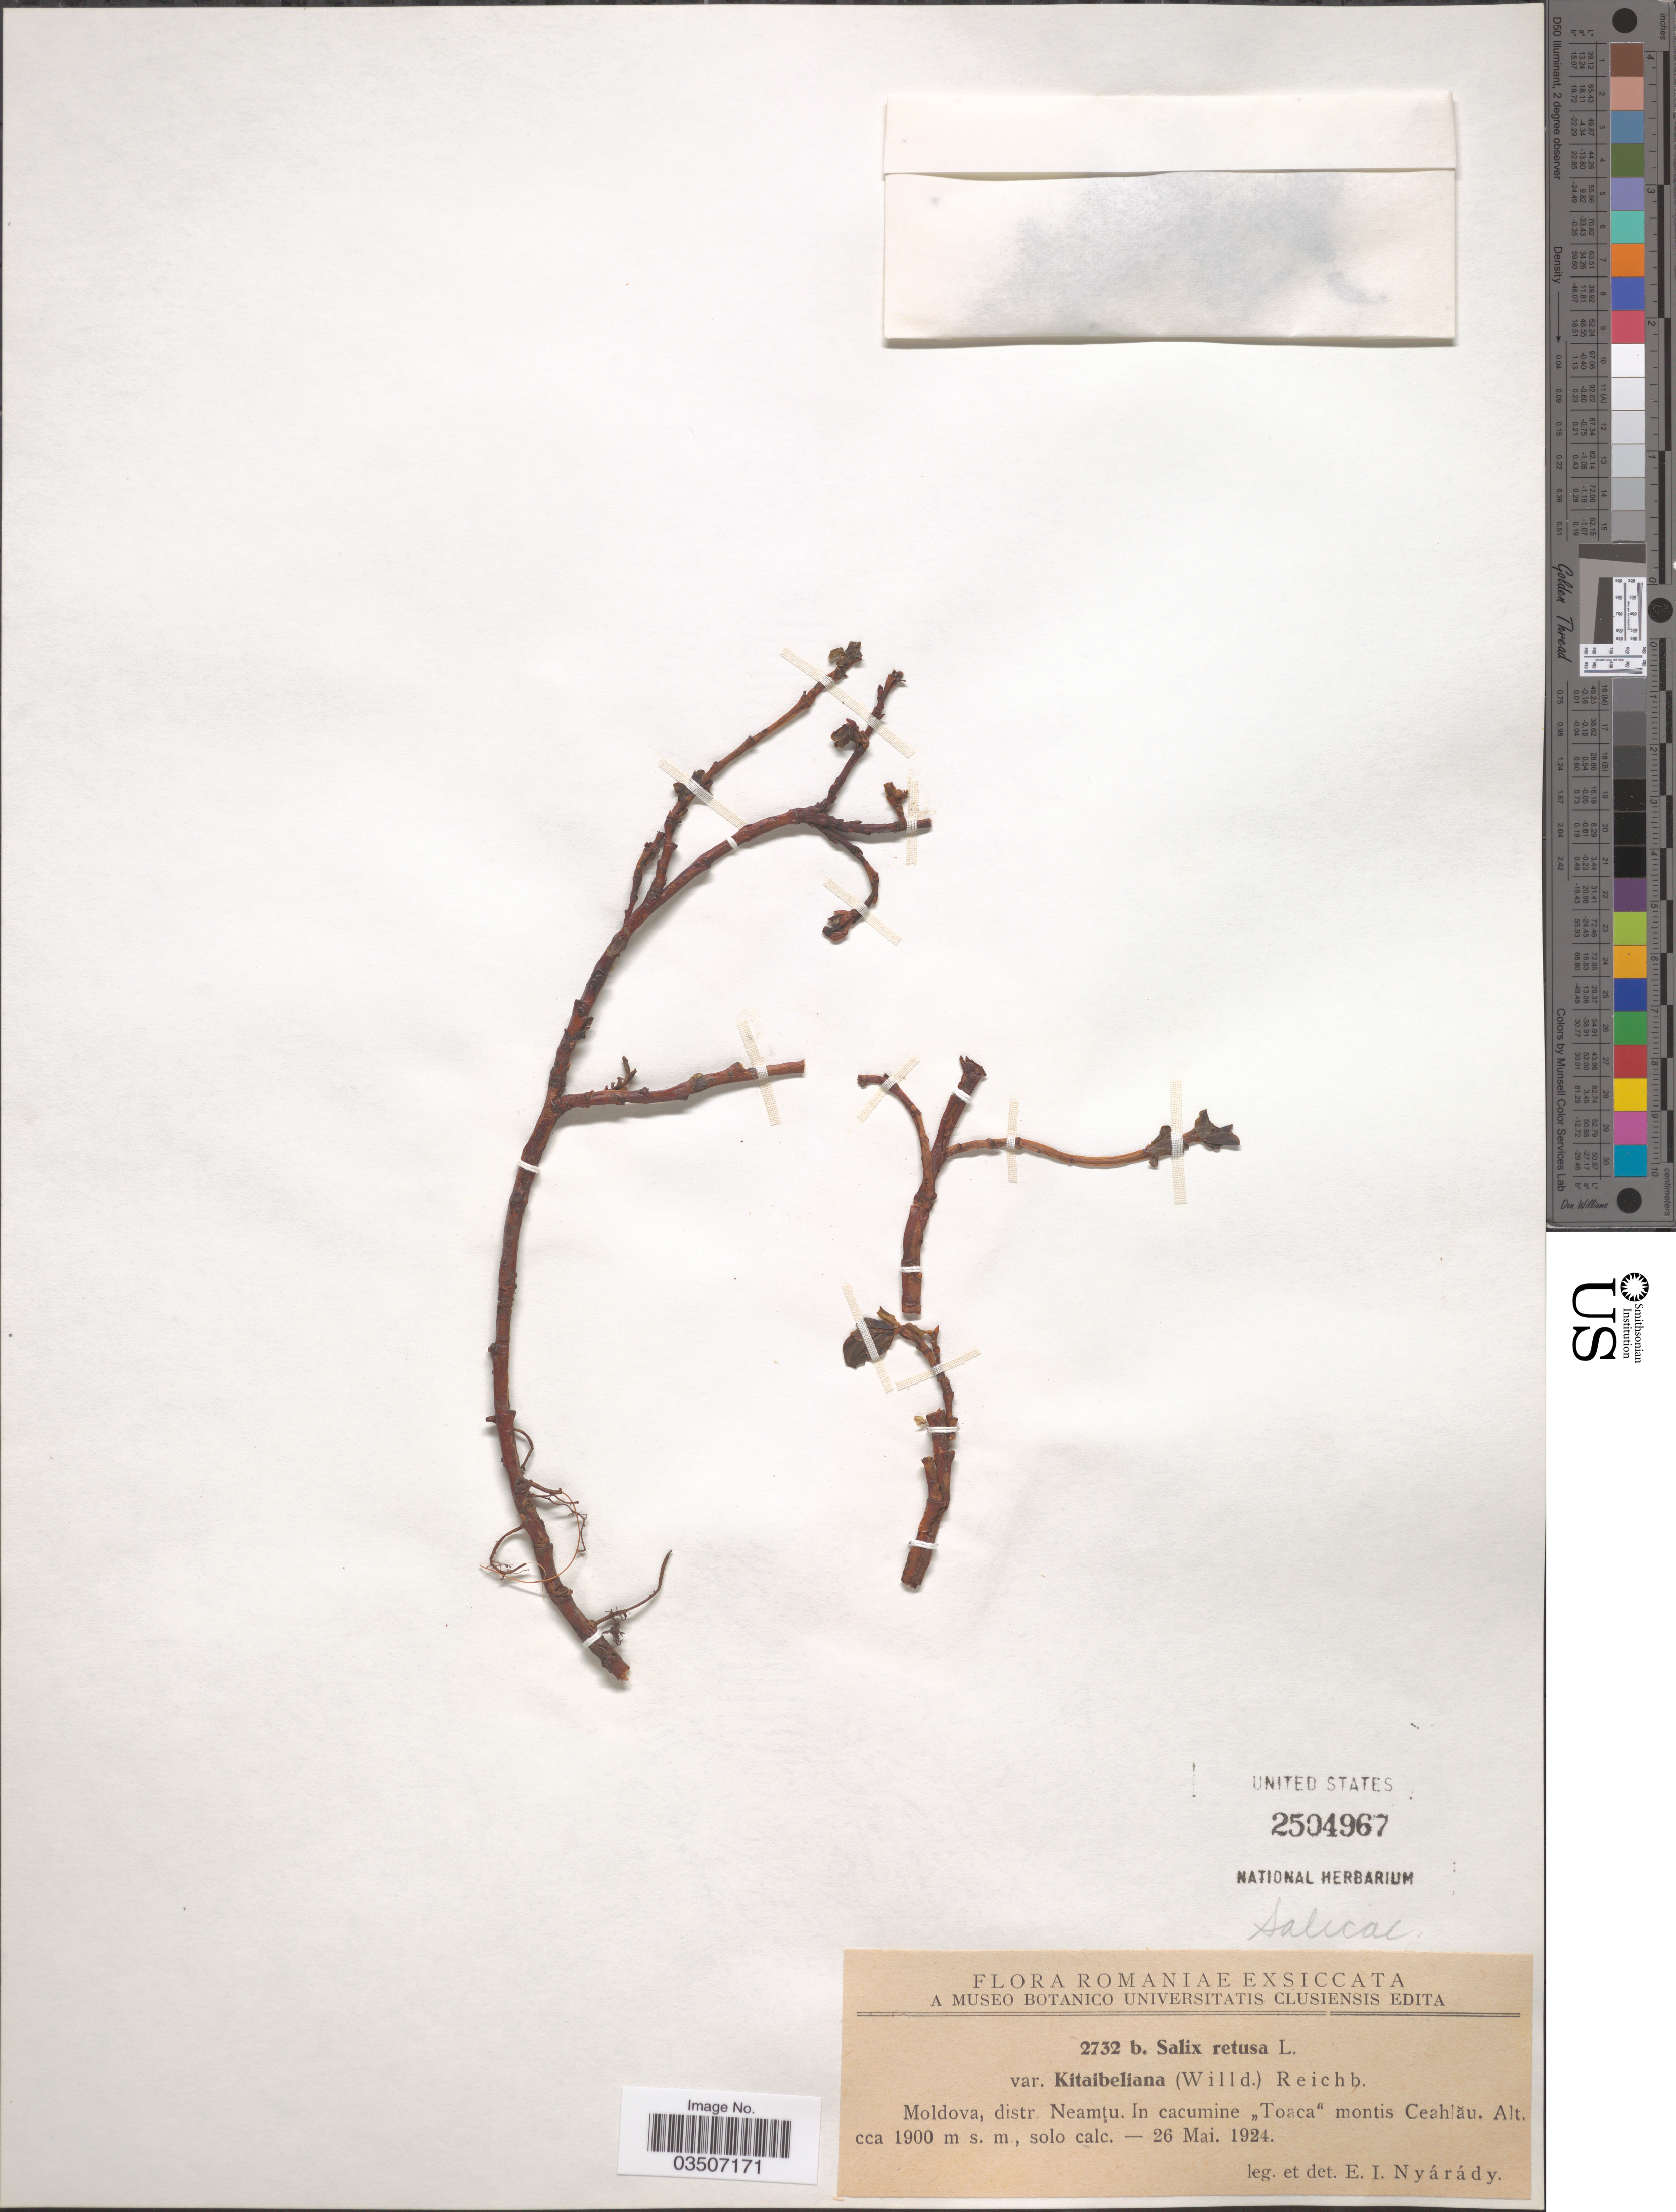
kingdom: Plantae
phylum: Tracheophyta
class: Magnoliopsida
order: Malpighiales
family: Salicaceae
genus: Salix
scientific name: Salix retusa var. kitaibeliana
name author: (Willd.) Reichb.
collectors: E. Nyárády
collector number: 2732b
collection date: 1924-05-26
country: Moldova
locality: Distr. Neamțu. In cacumine "Toaca" montis Ceahlǎu.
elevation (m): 1900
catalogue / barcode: US 2504967